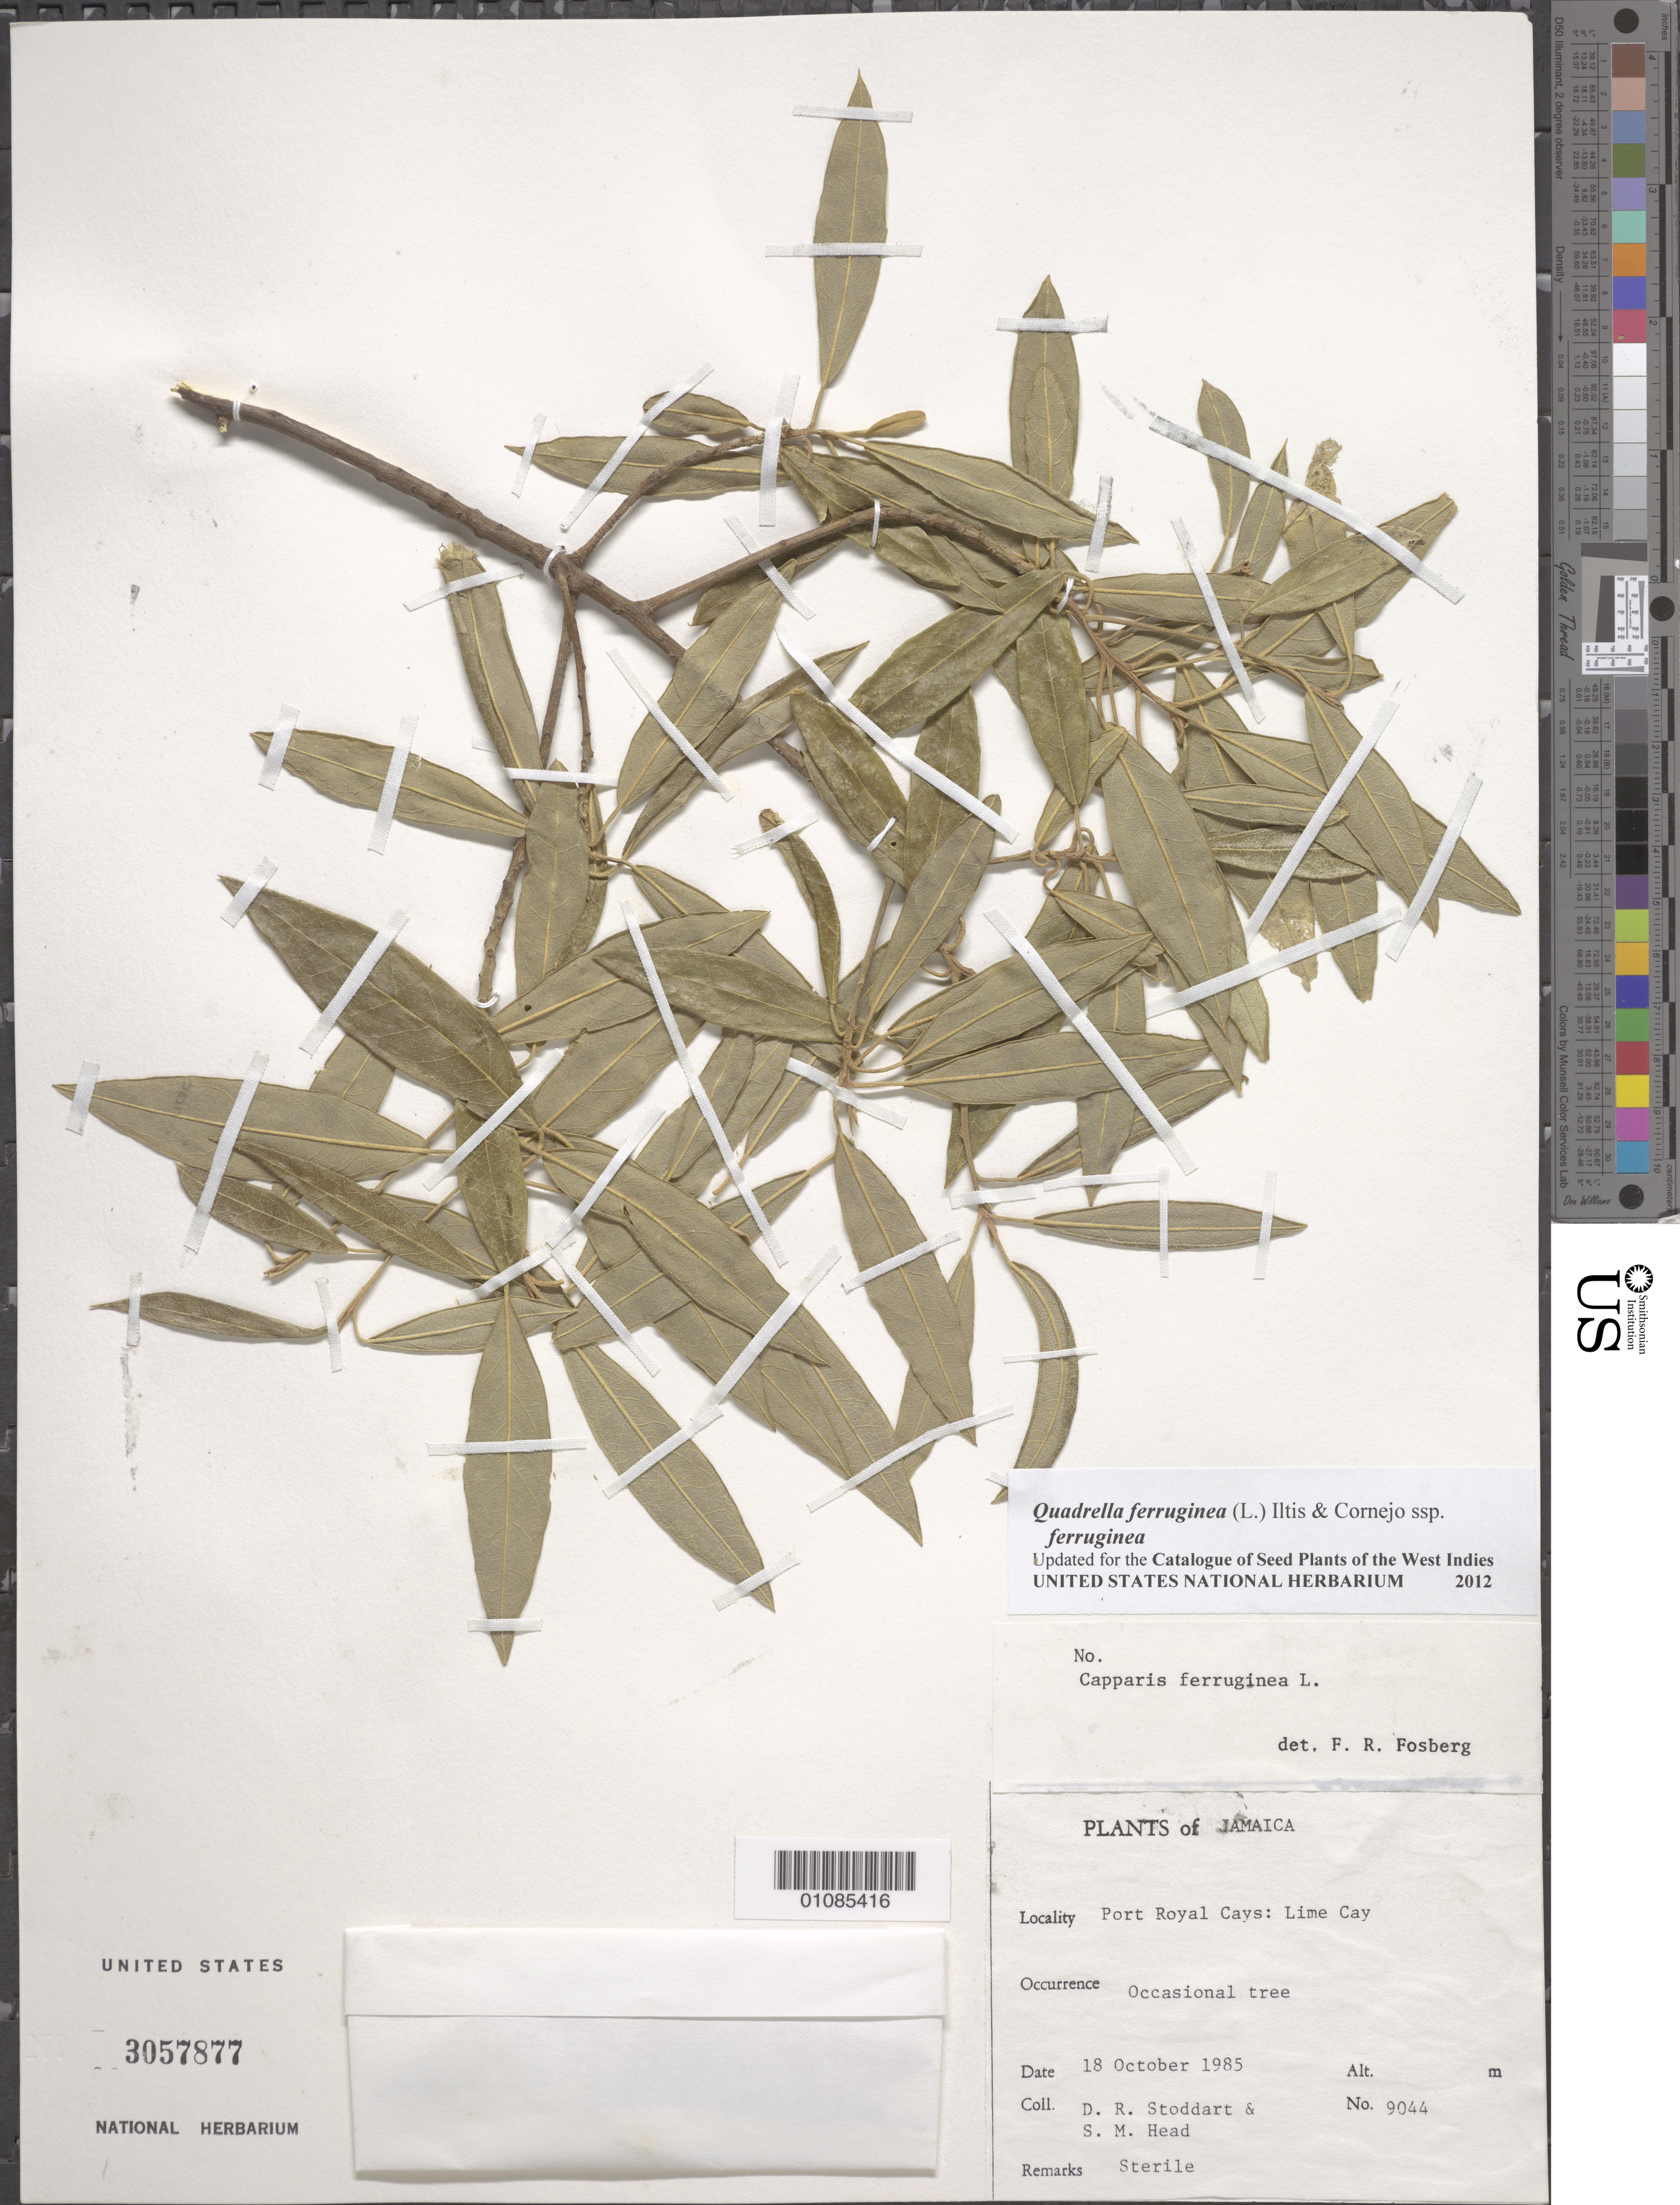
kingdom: Plantae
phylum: Tracheophyta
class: Magnoliopsida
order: Brassicales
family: Capparaceae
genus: Quadrella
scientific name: Quadrella ferruginea subsp. ferruginea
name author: (L.) Cornejo & Iltis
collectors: D. R. Stoddart & S. Head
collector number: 9044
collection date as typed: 18 Oct 1985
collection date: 1985-10-18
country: Jamaica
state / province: Saint Andrew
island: Jamaica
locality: Port Royal Cays: Lime Cay.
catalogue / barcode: US 3057877